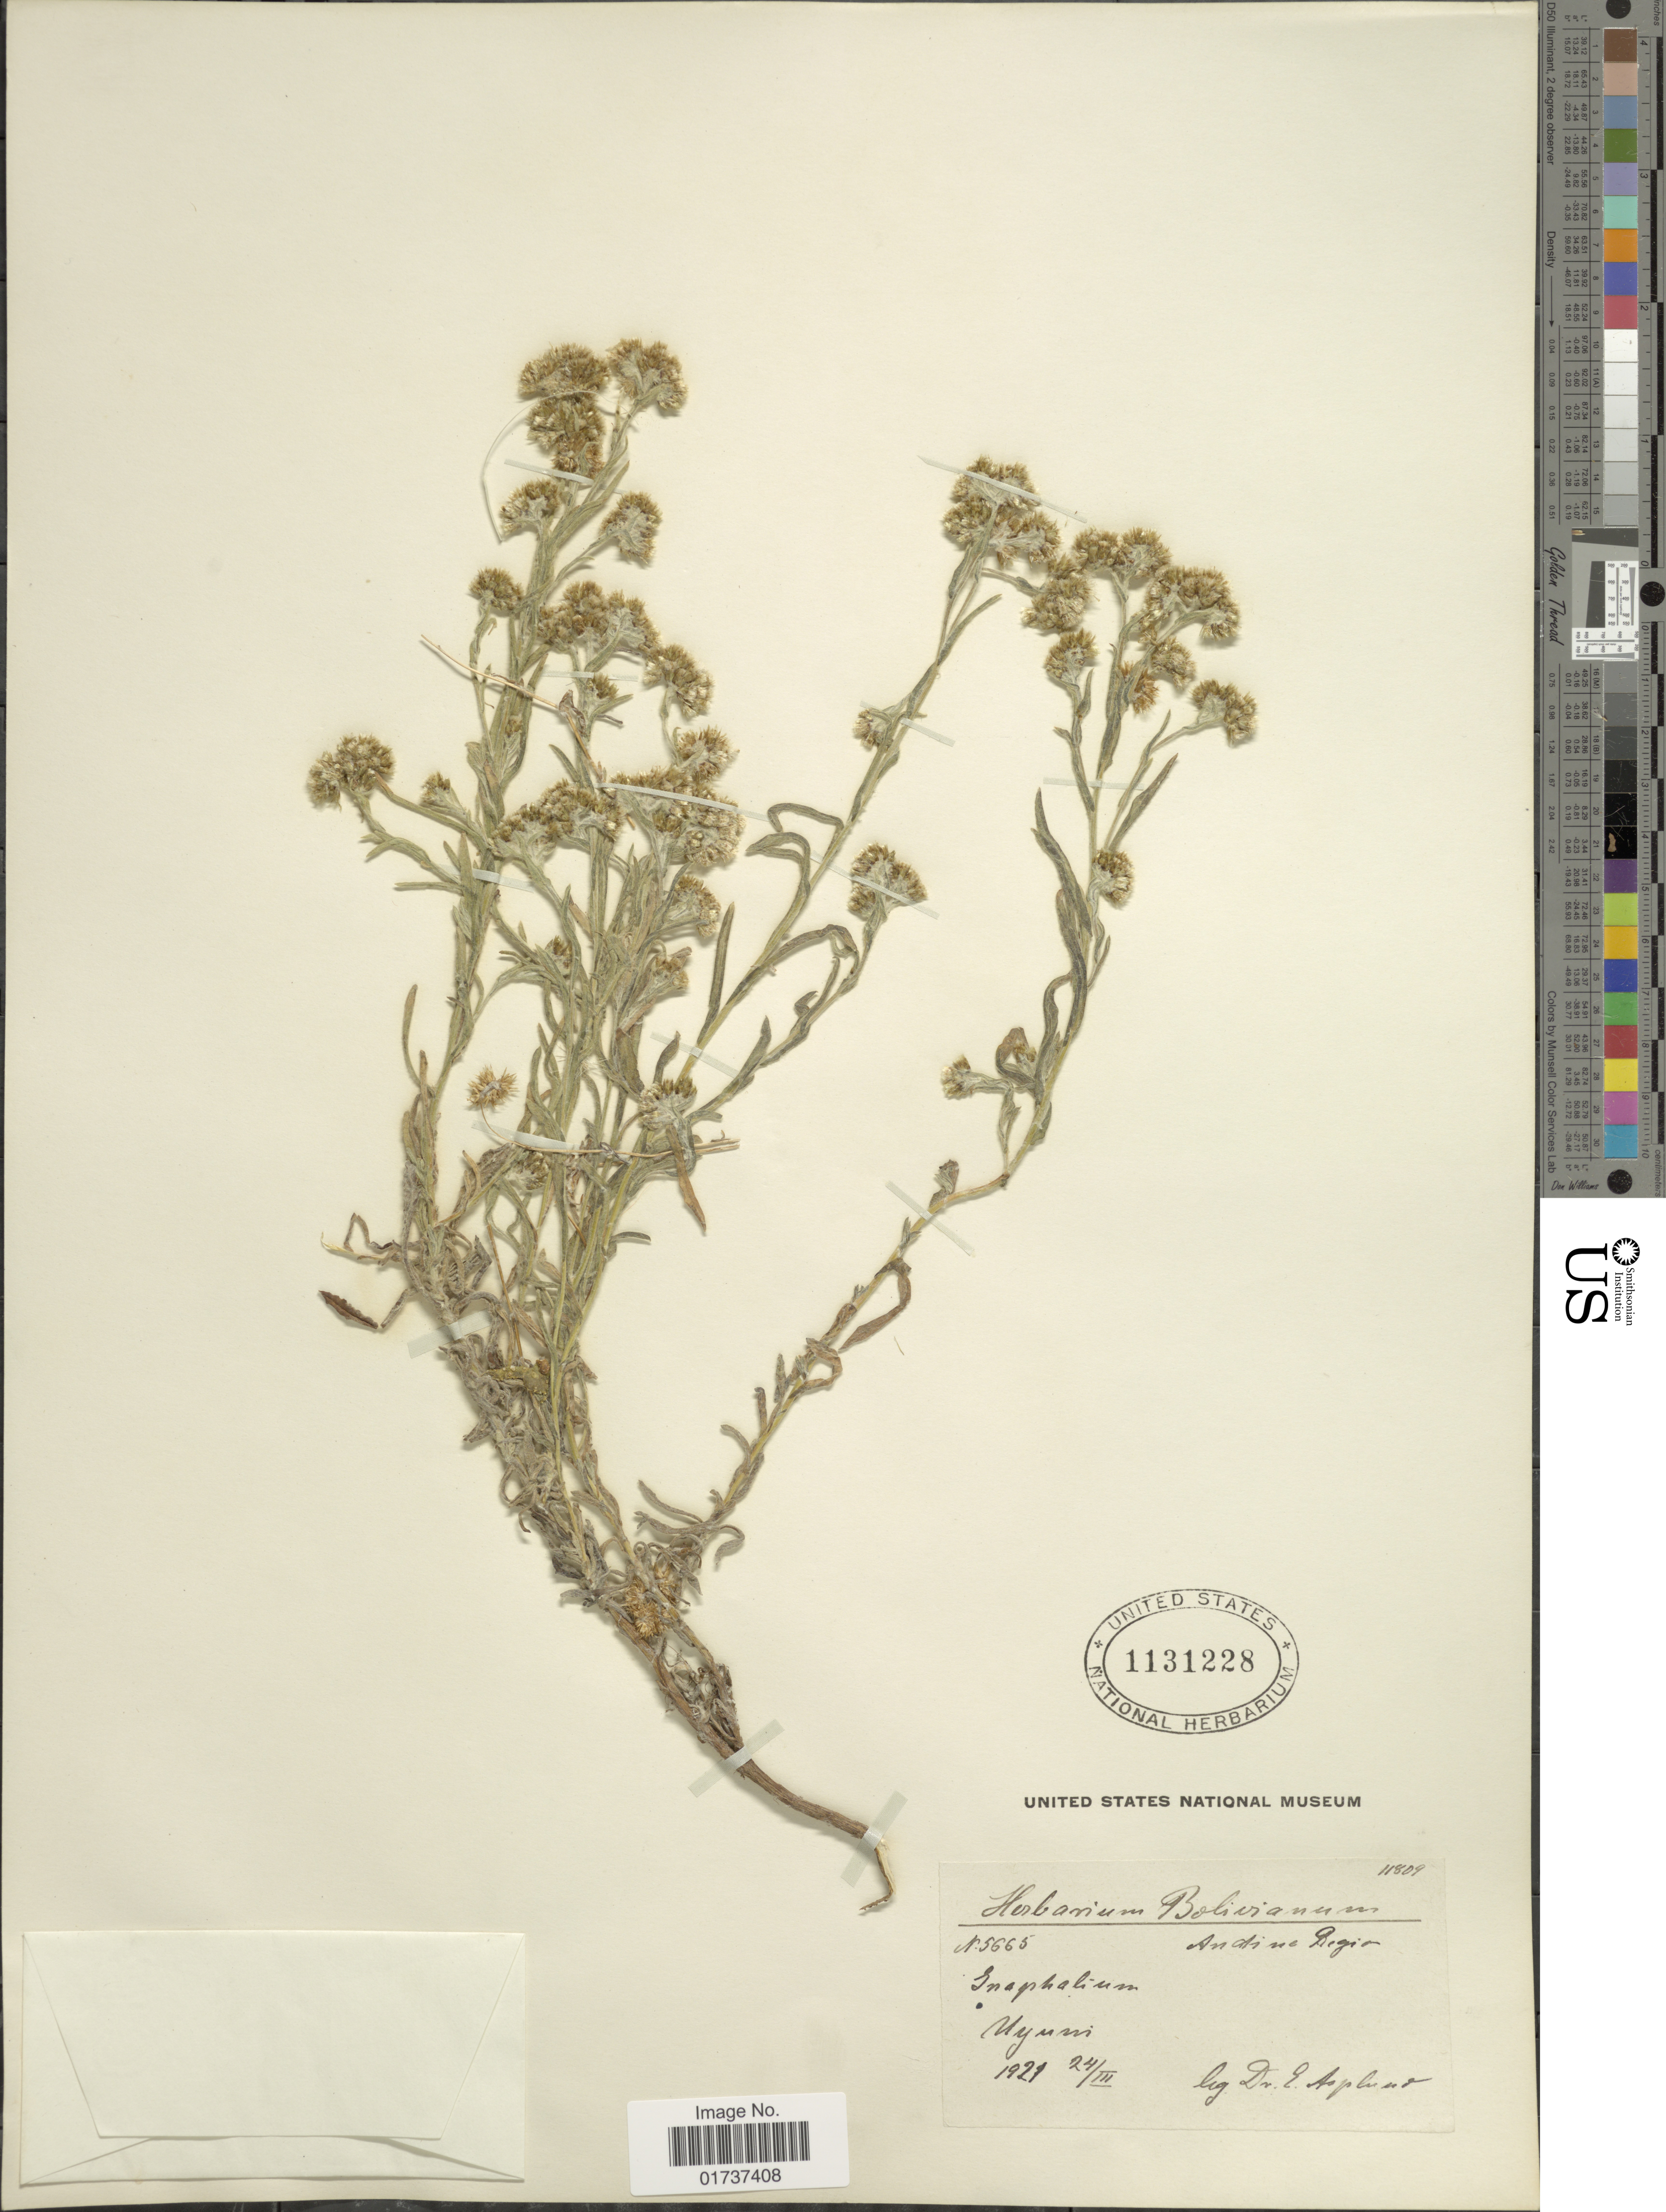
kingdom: Plantae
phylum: Tracheophyta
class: Magnoliopsida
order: Asterales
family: Asteraceae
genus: Gnaphalium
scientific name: Gnaphalium sp.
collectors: E. Asplund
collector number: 5665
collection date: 1921-03-24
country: Bolivia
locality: Andine region, Uyuni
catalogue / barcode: US 1131228